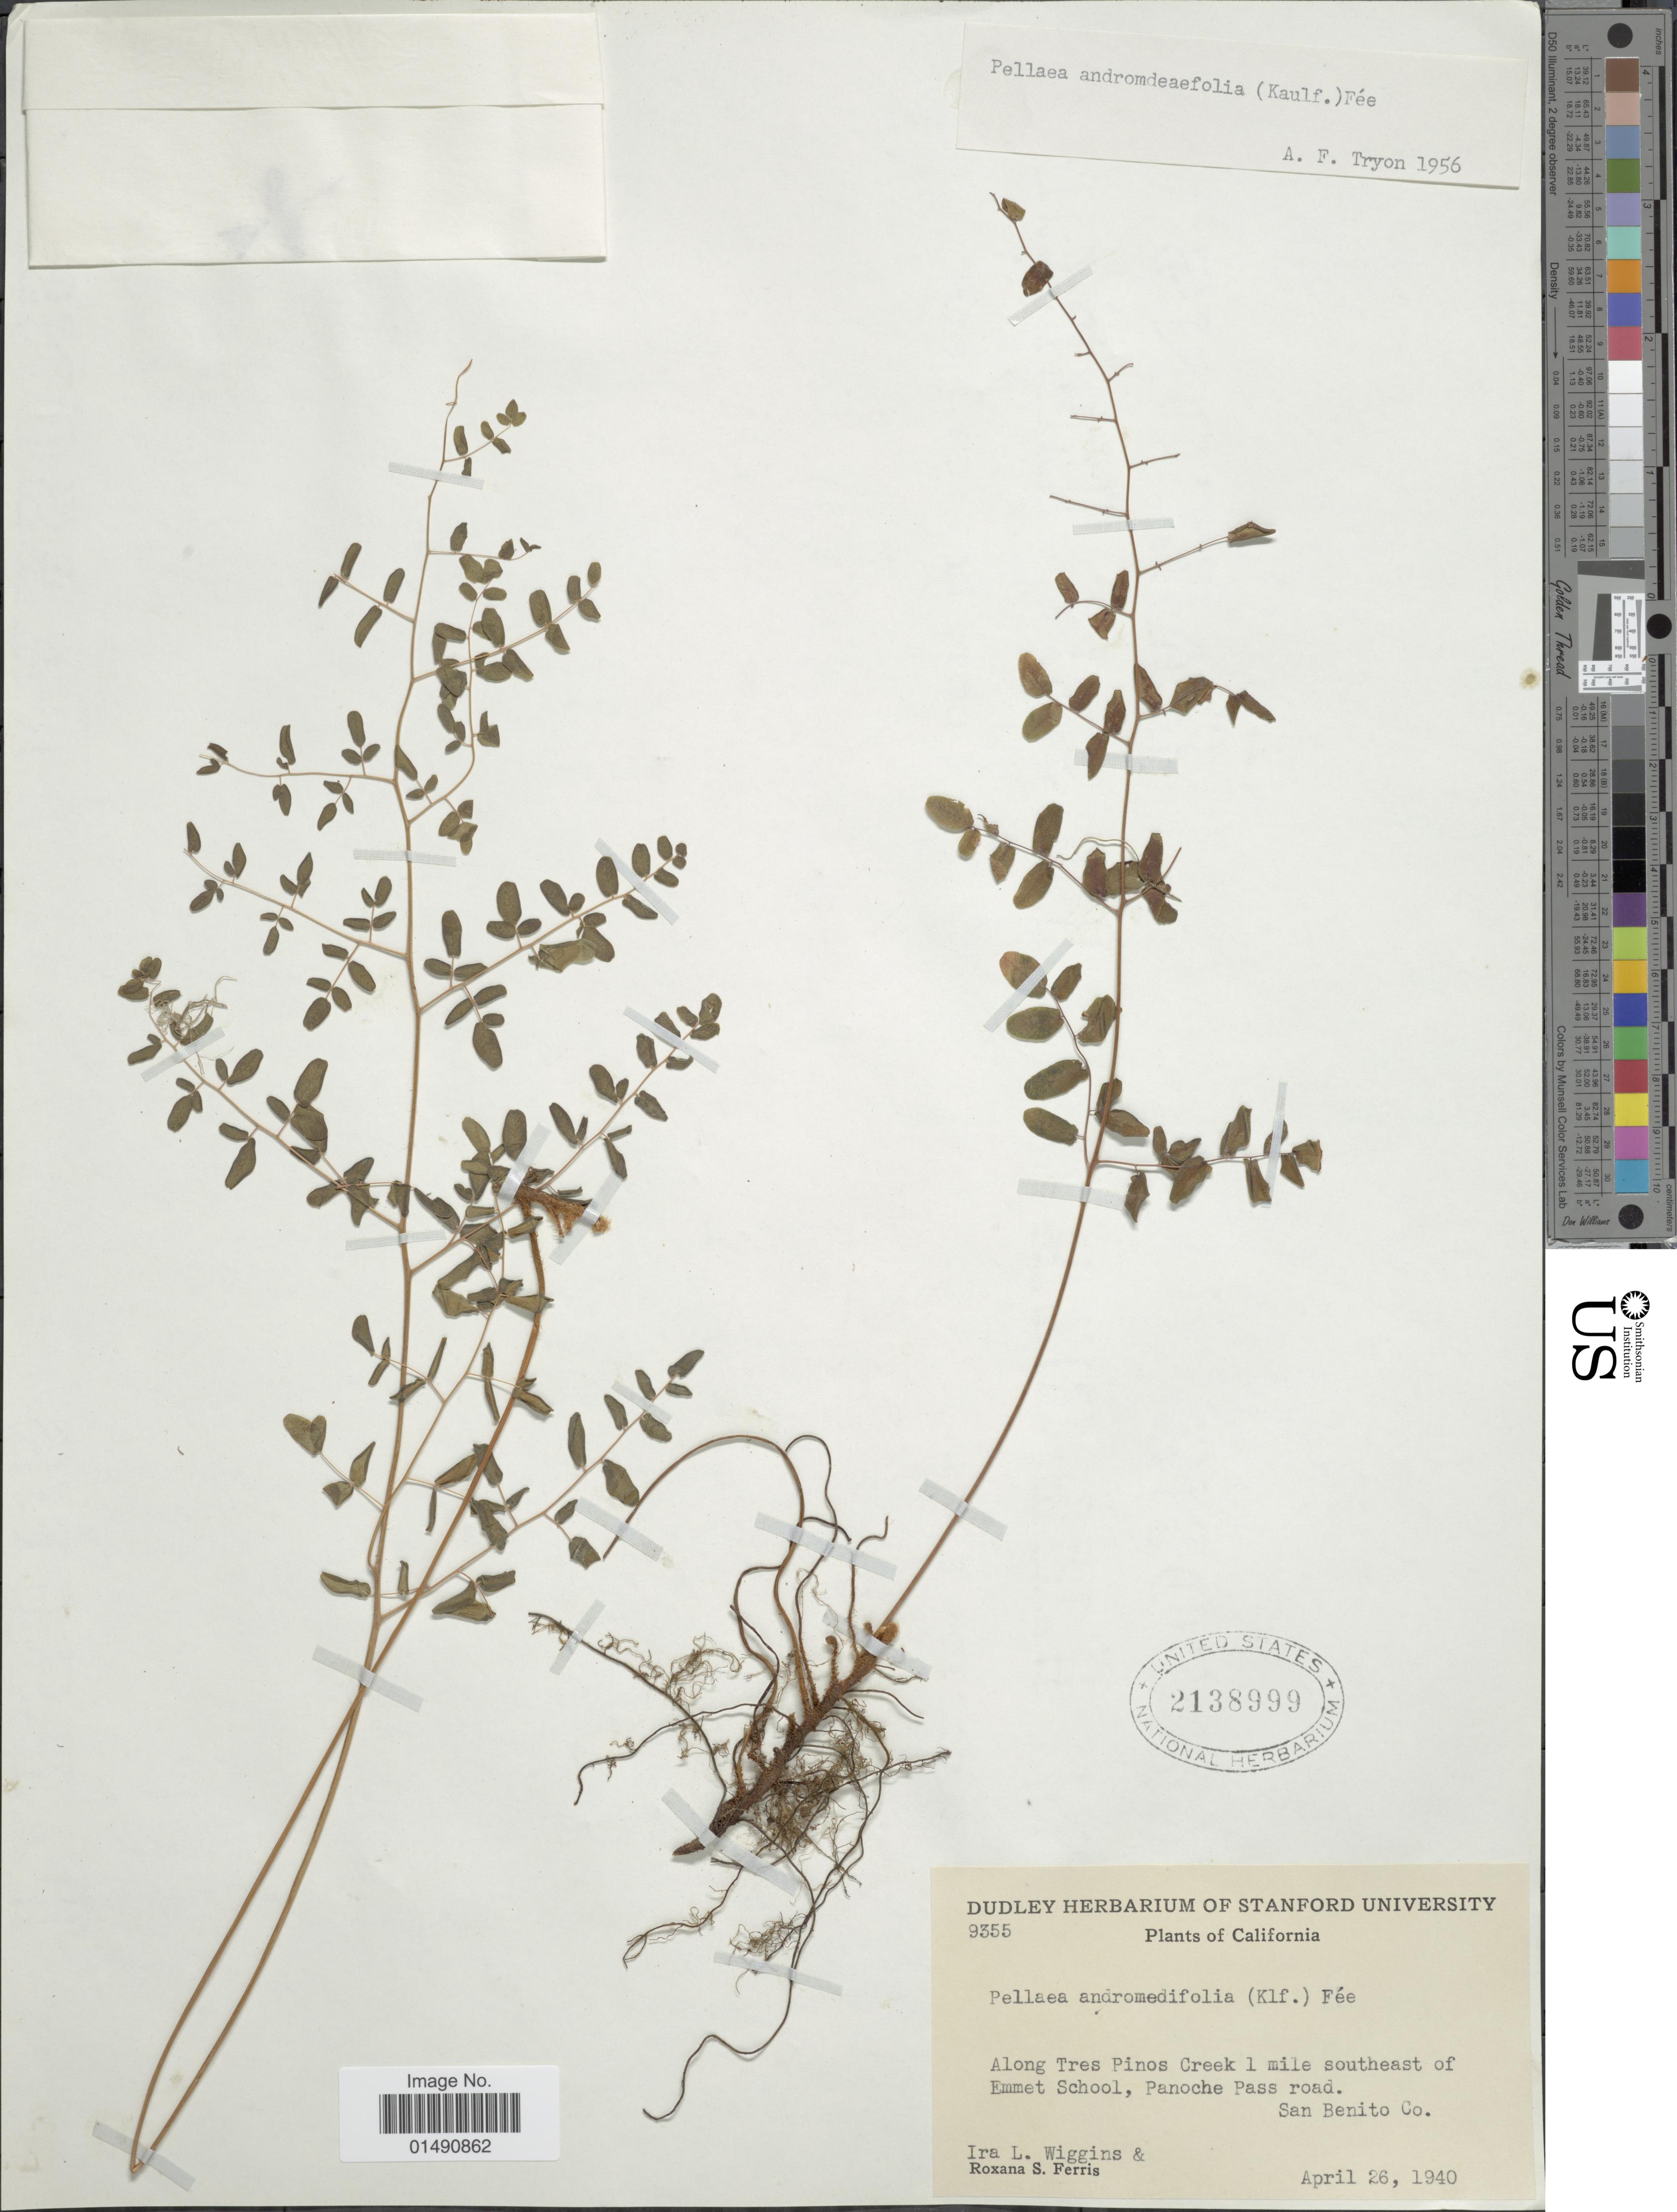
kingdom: Plantae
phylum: Tracheophyta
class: Polypodiopsida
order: Polypodiales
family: Pteridaceae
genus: Pellaea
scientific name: Pellaea andromedifolia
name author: (Kaulf.) Fée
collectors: I. L. Wiggins & R. S. Ferris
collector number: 9355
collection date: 1940-04-26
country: United States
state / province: California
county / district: San Benito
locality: Along Tres Pinos Creek 1 mile southeast of Emmet School, Panoche Pass Road, San Benito Co.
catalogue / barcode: US 2138999